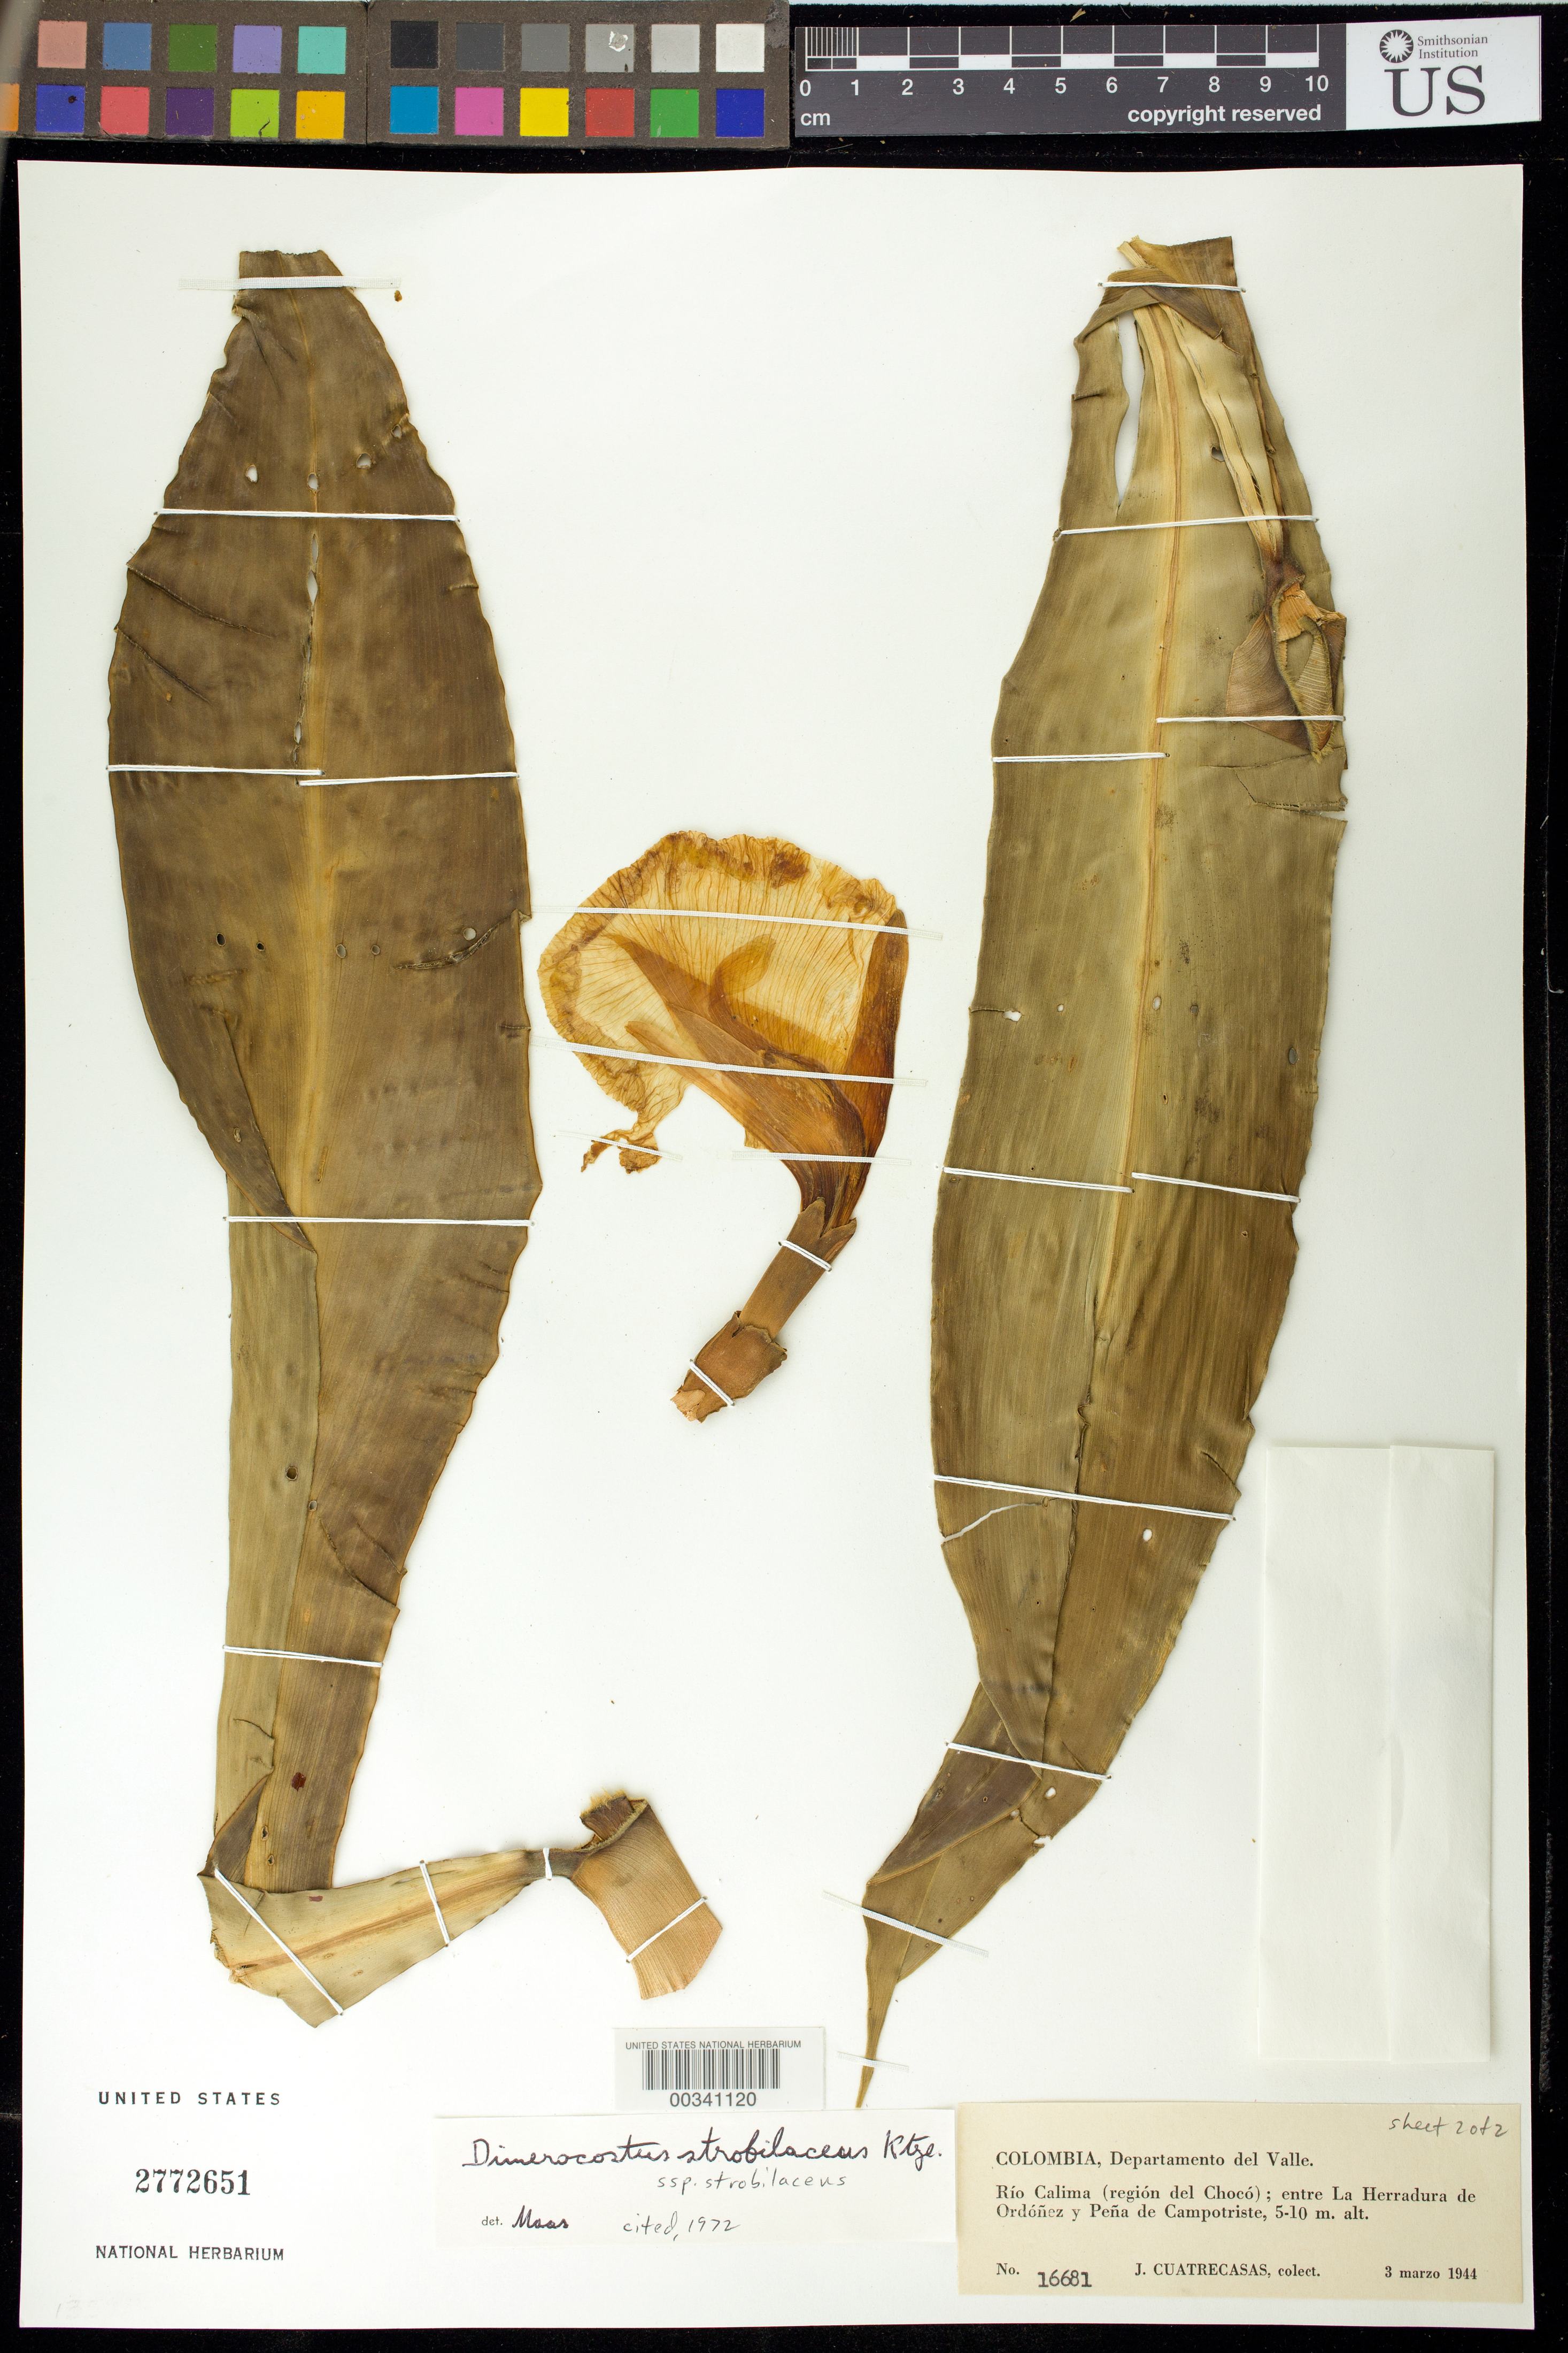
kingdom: Plantae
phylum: Tracheophyta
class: Liliopsida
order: Zingiberales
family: Costaceae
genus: Dimerocostus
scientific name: Dimerocostus strobilaceus subsp. strobilaceus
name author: Kuntze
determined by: Maas, Paul J. M.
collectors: J. Cuatrecasas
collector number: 16681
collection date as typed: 03 Mar 1944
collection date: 1944-03-03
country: Colombia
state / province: Valle del Cauca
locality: Dep del Valle, Rio Calima (region del Choco); entre la Herradura de Ordonez y Pena de Campotriste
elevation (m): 5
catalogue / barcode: US 2772651